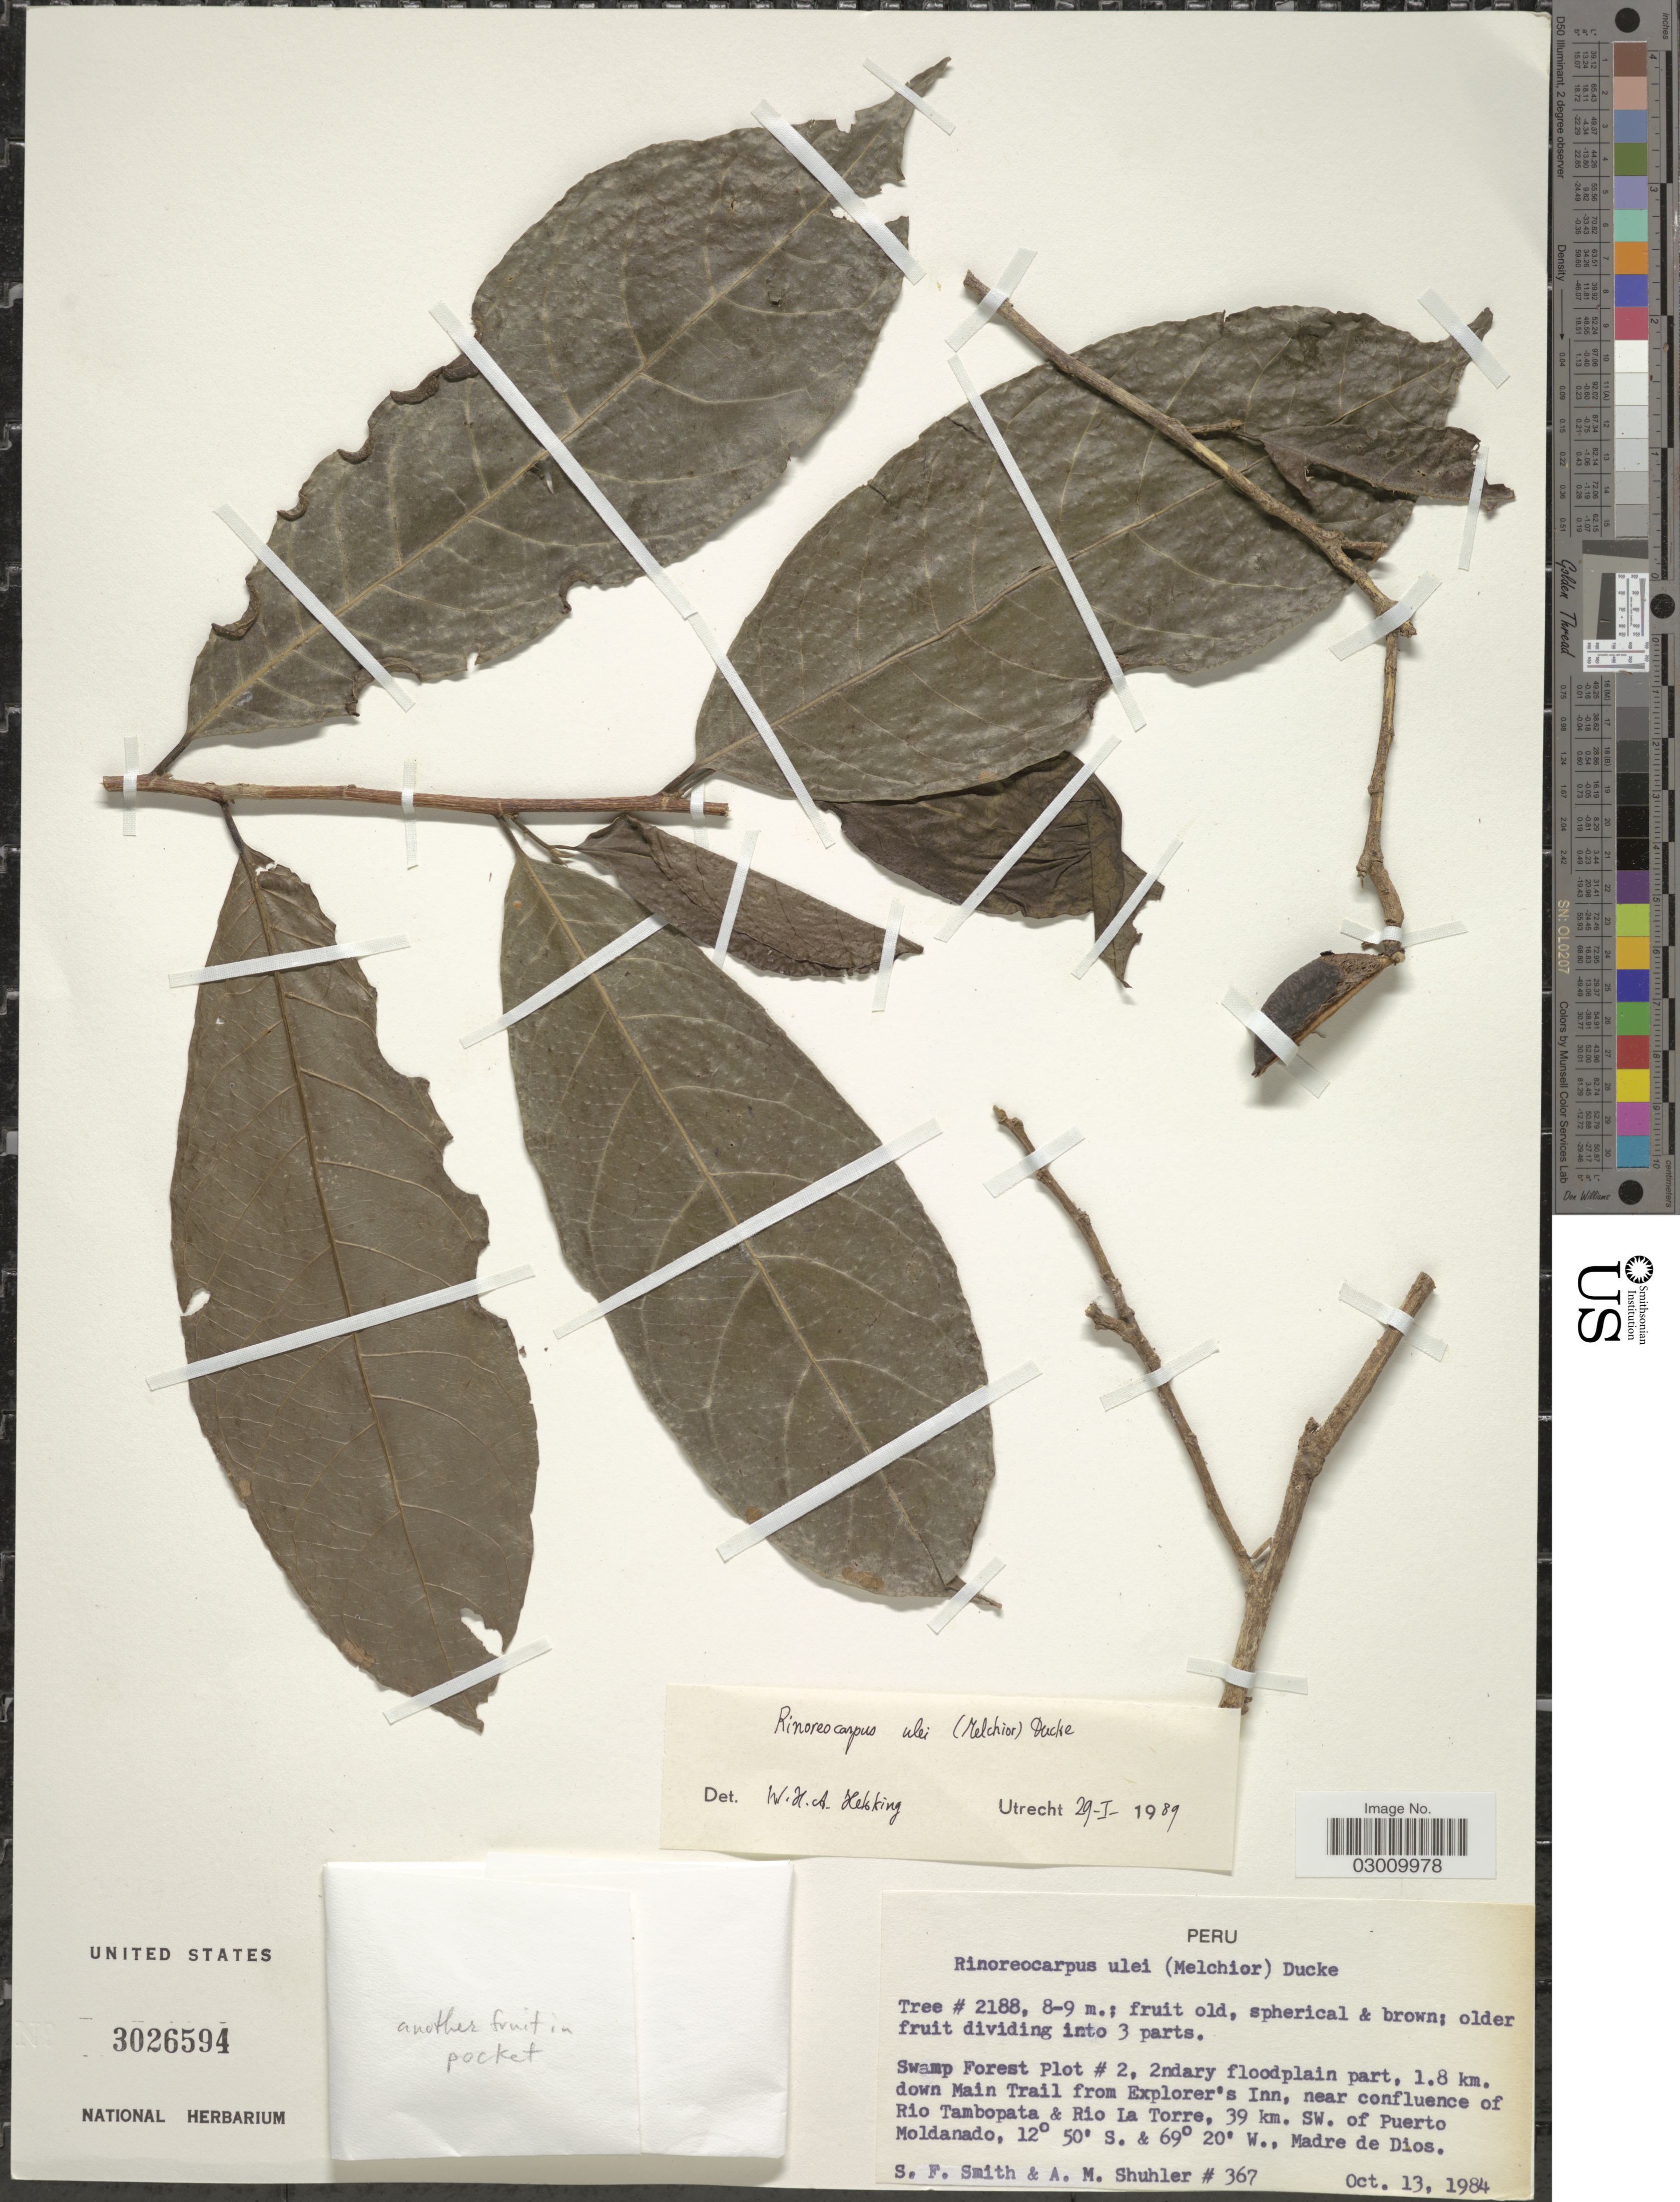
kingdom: Plantae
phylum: Tracheophyta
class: Magnoliopsida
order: Malpighiales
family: Violaceae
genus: Rinoreocarpus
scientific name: Rinoreocarpus ulei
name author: (Melch.) Ducke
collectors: S.F. Smith & A. Shuhler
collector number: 367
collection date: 1984-10-13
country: Peru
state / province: Madre de Dios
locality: Swamp Forest Plot # 2, 2ndary floodplain part, 1.8 km. down Main Trail from Explorer's Inn, near confluence of Rio Tambopata & Rio La Torre, 39 km. SW. of Puerto Moldanado.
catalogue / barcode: US 3026594